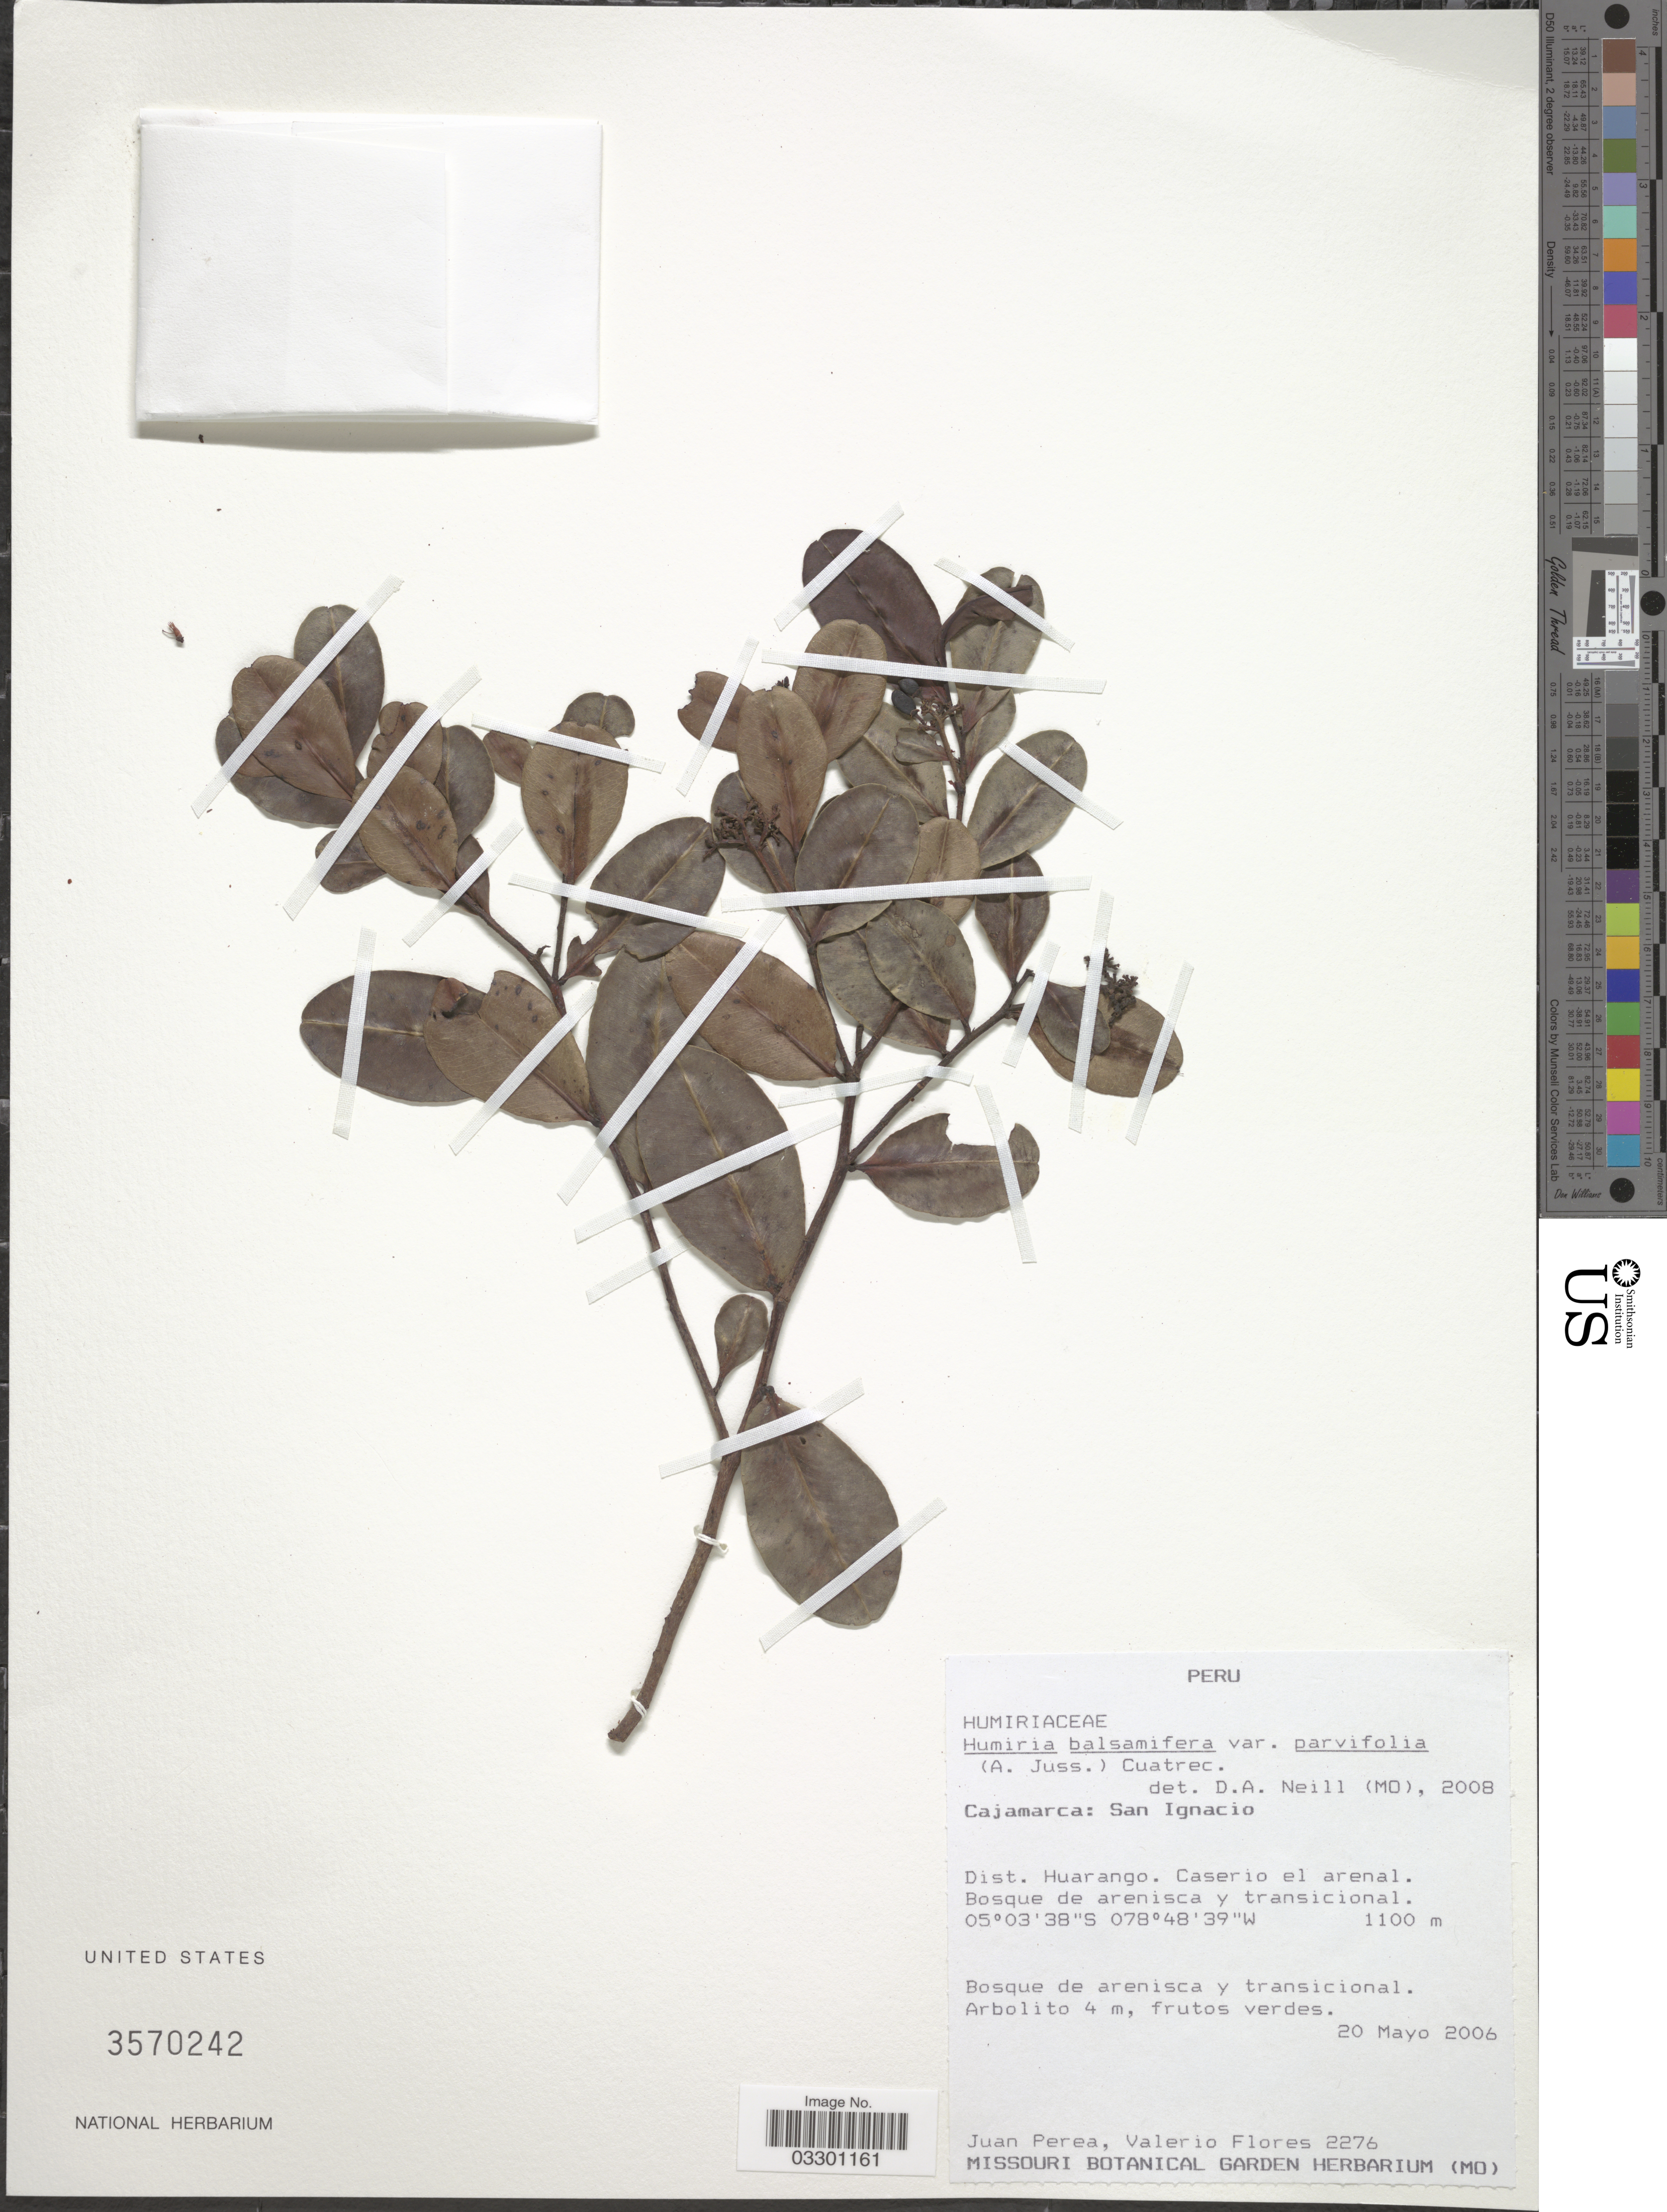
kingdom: Plantae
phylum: Tracheophyta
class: Magnoliopsida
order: Malpighiales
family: Humiriaceae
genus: Humiria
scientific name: Humiria balsamifera var. parvifolia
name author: (A. Juss.) Cuatrec.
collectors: J. Perea & V. Flores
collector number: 2276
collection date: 2006-05-20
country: Peru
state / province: Cajamarca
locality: San Ignacio. Dist. Huarango. Caserio el arenal.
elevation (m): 1100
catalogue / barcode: US 3570242